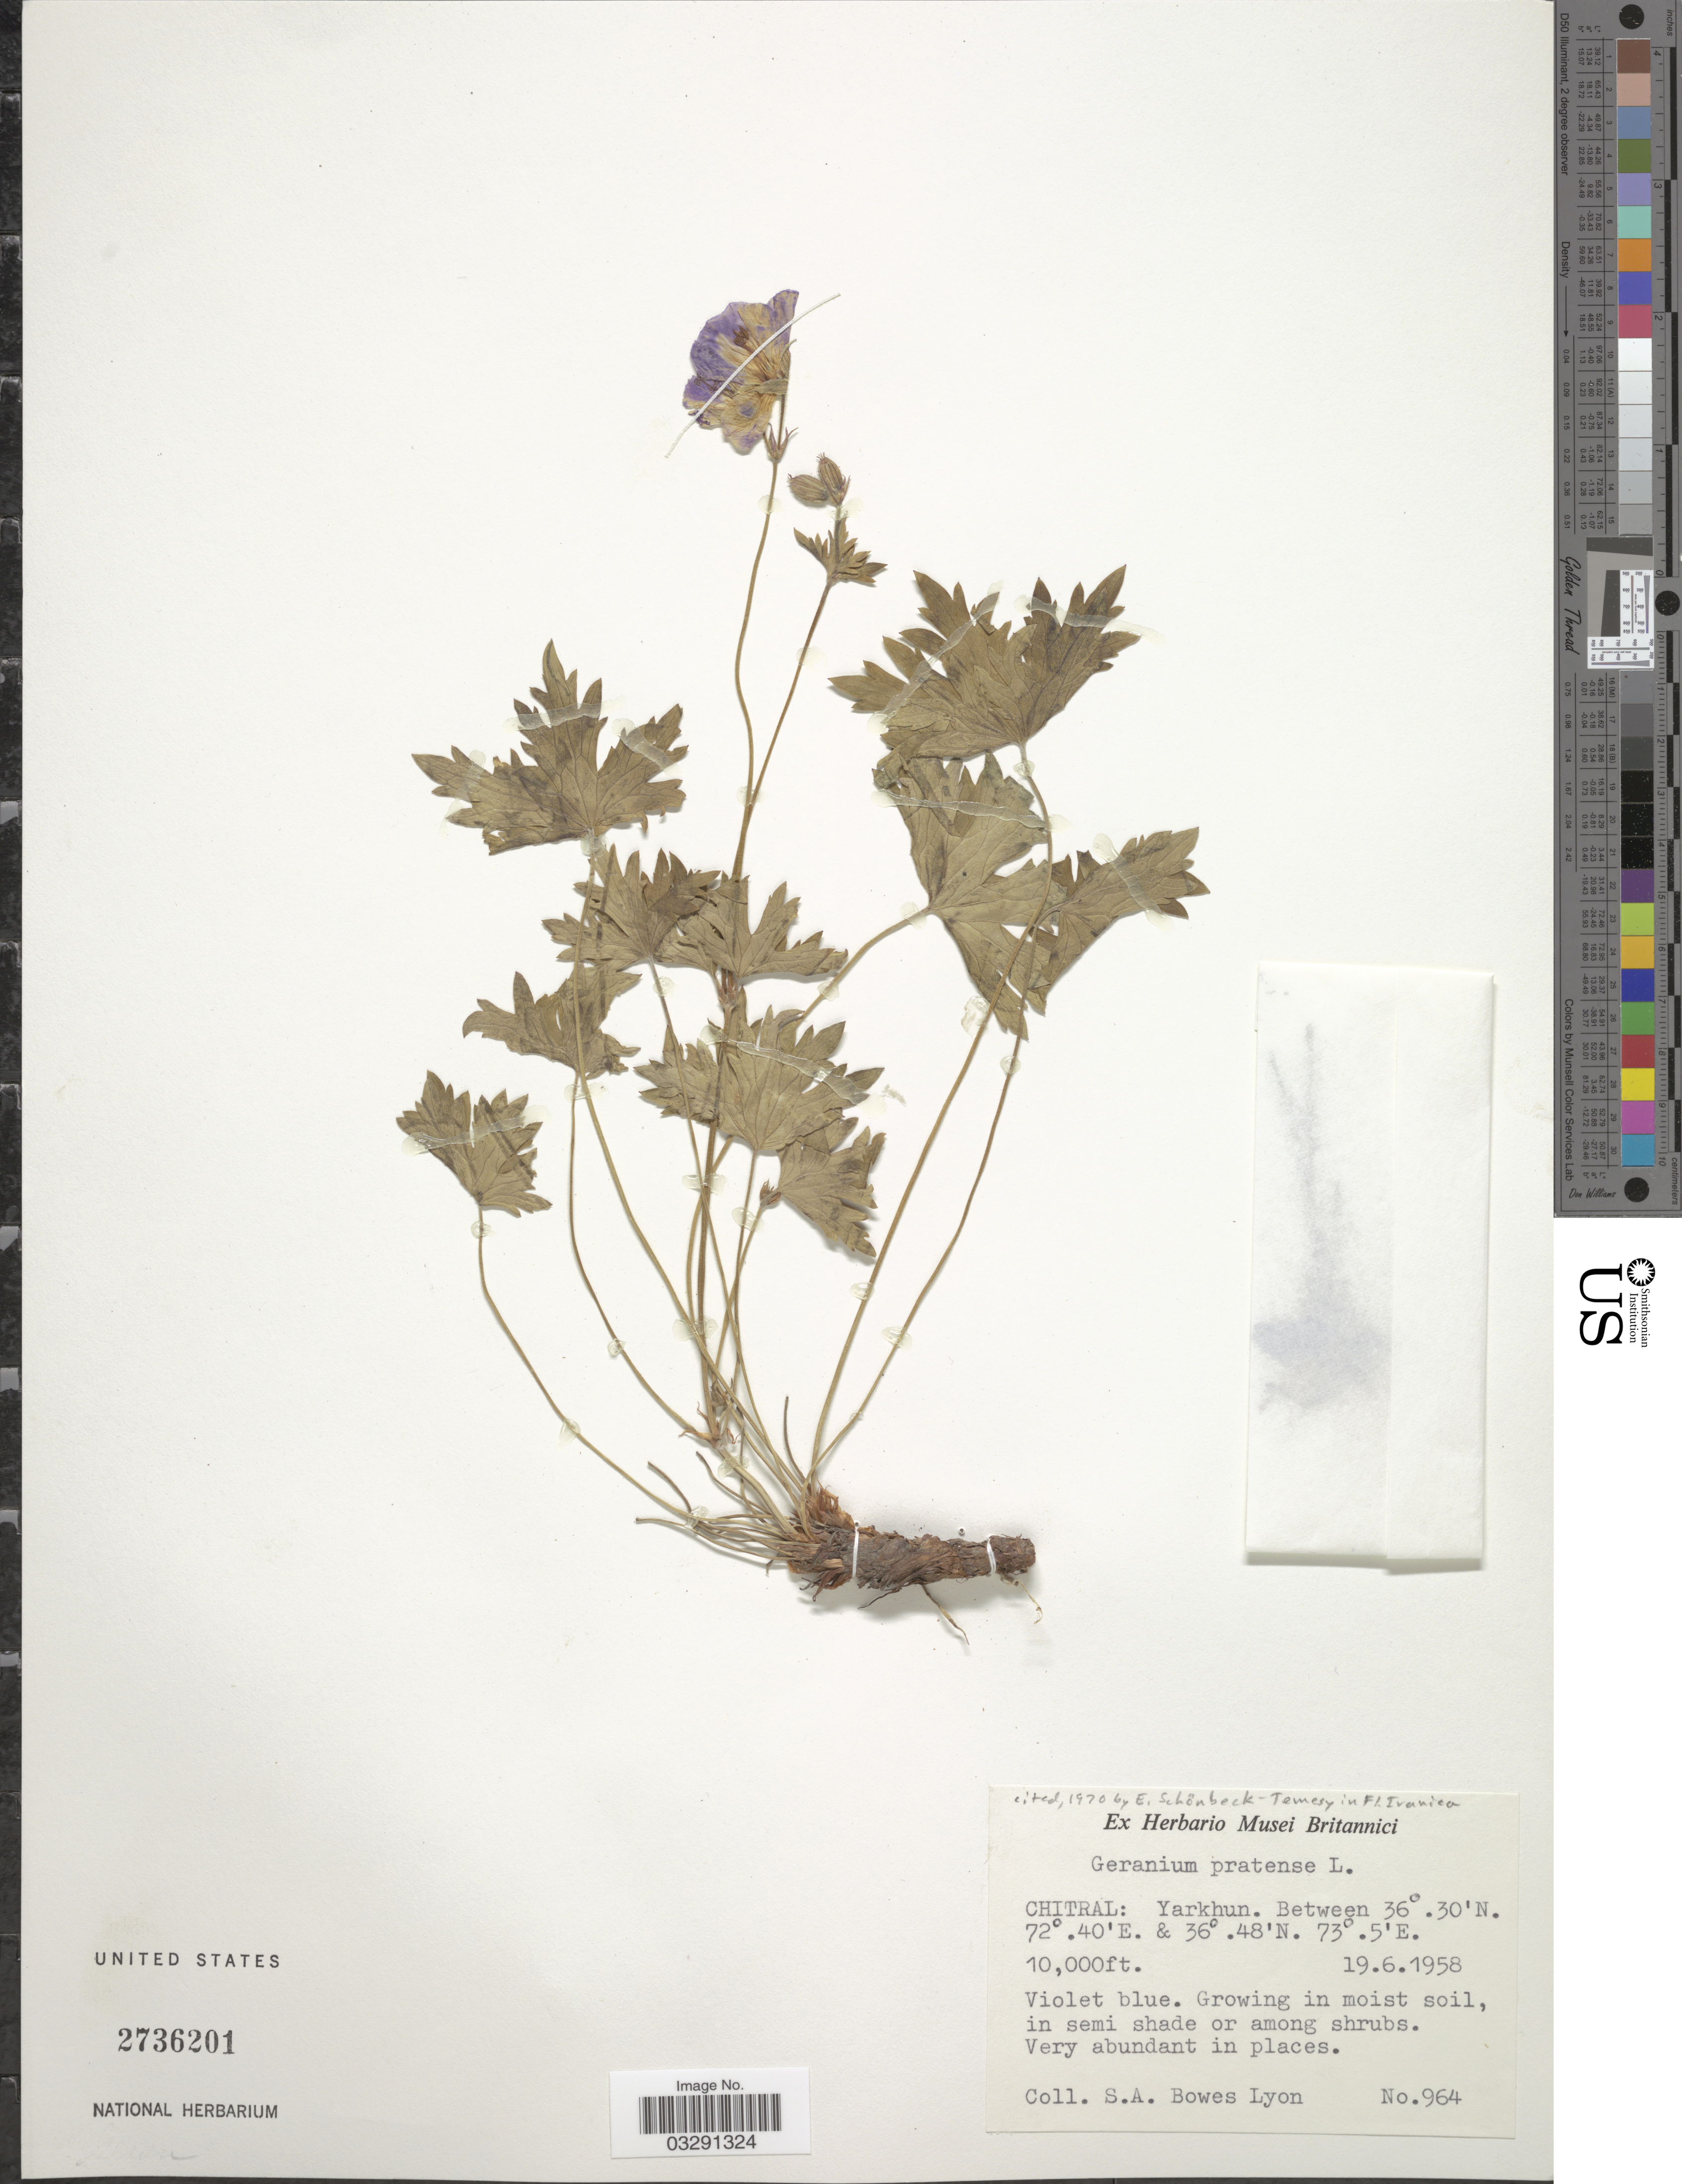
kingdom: Plantae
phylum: Tracheophyta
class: Magnoliopsida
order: Geraniales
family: Geraniaceae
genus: Geranium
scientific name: Geranium pratense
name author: L.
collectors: S. Bowes Lyon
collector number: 964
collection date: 1958-06-19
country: Pakistan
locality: Chitral: Yarkhun.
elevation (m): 3048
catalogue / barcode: US 2736201